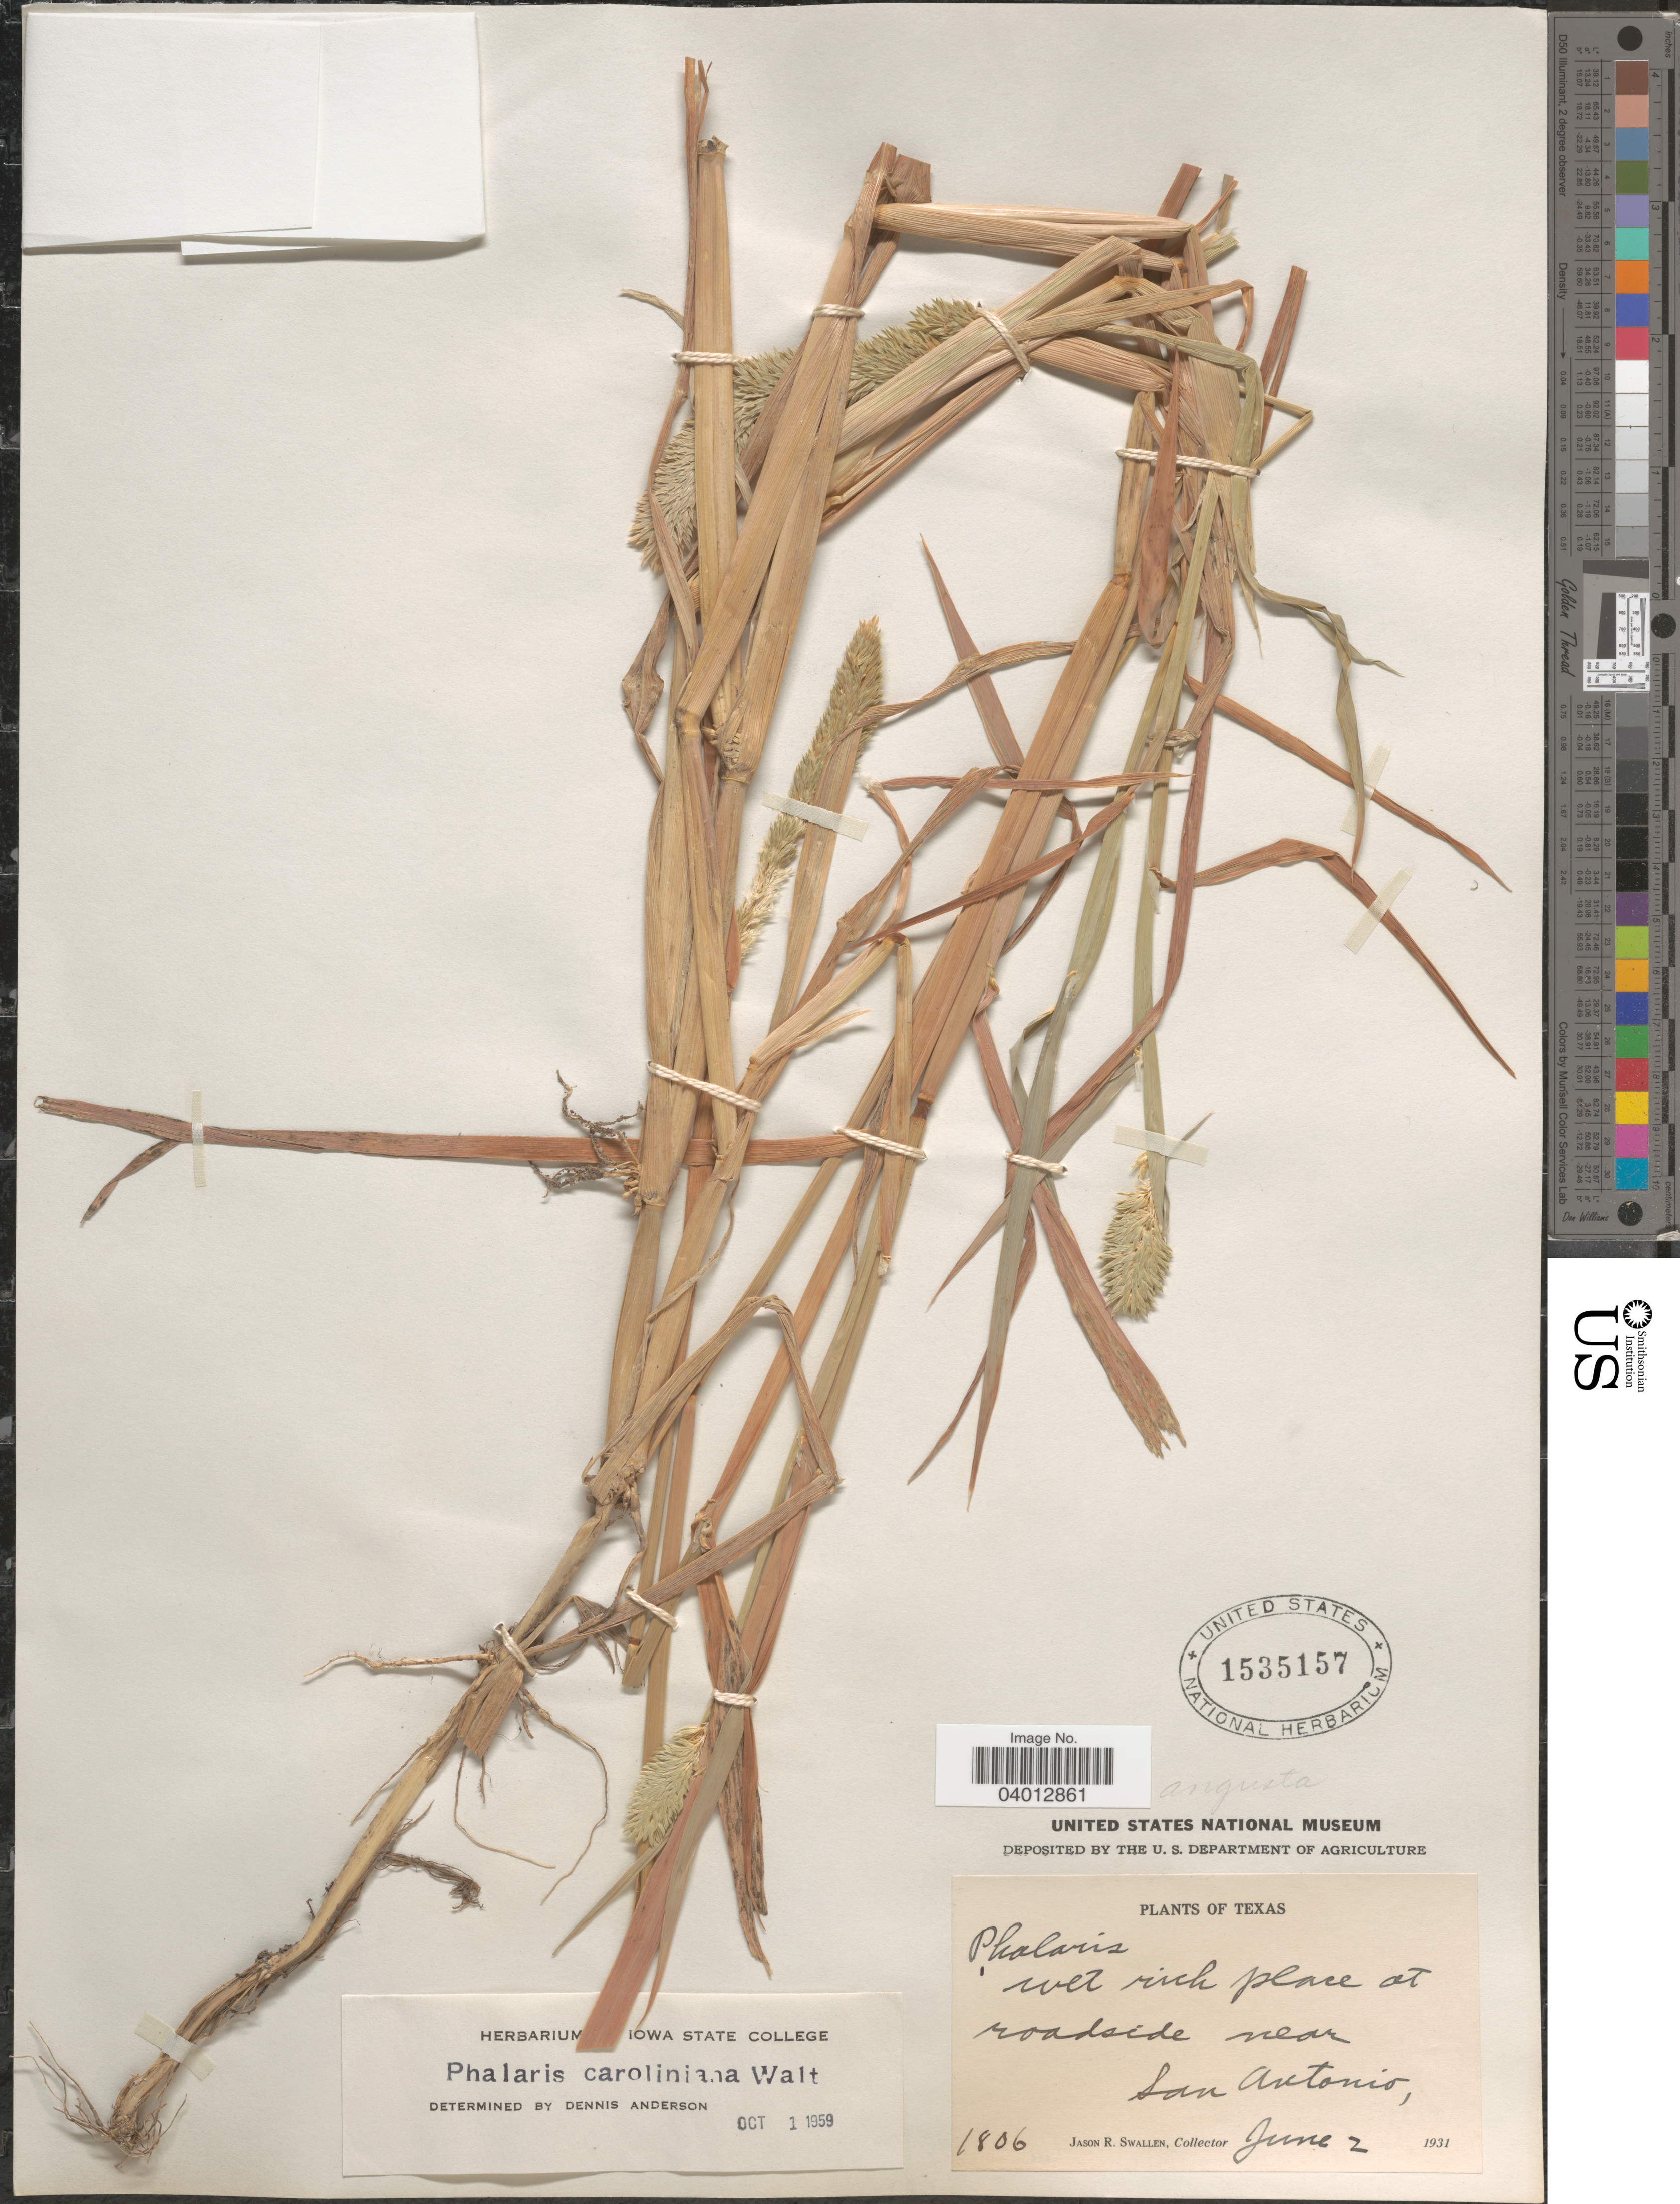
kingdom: Plantae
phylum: Tracheophyta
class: Liliopsida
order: Poales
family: Poaceae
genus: Phalaris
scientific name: Phalaris caroliniana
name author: Walter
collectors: J. R. Swallen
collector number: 1806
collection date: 1931-06-02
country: United States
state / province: Texas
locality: At roadside near San Antonio.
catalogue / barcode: US 1535157